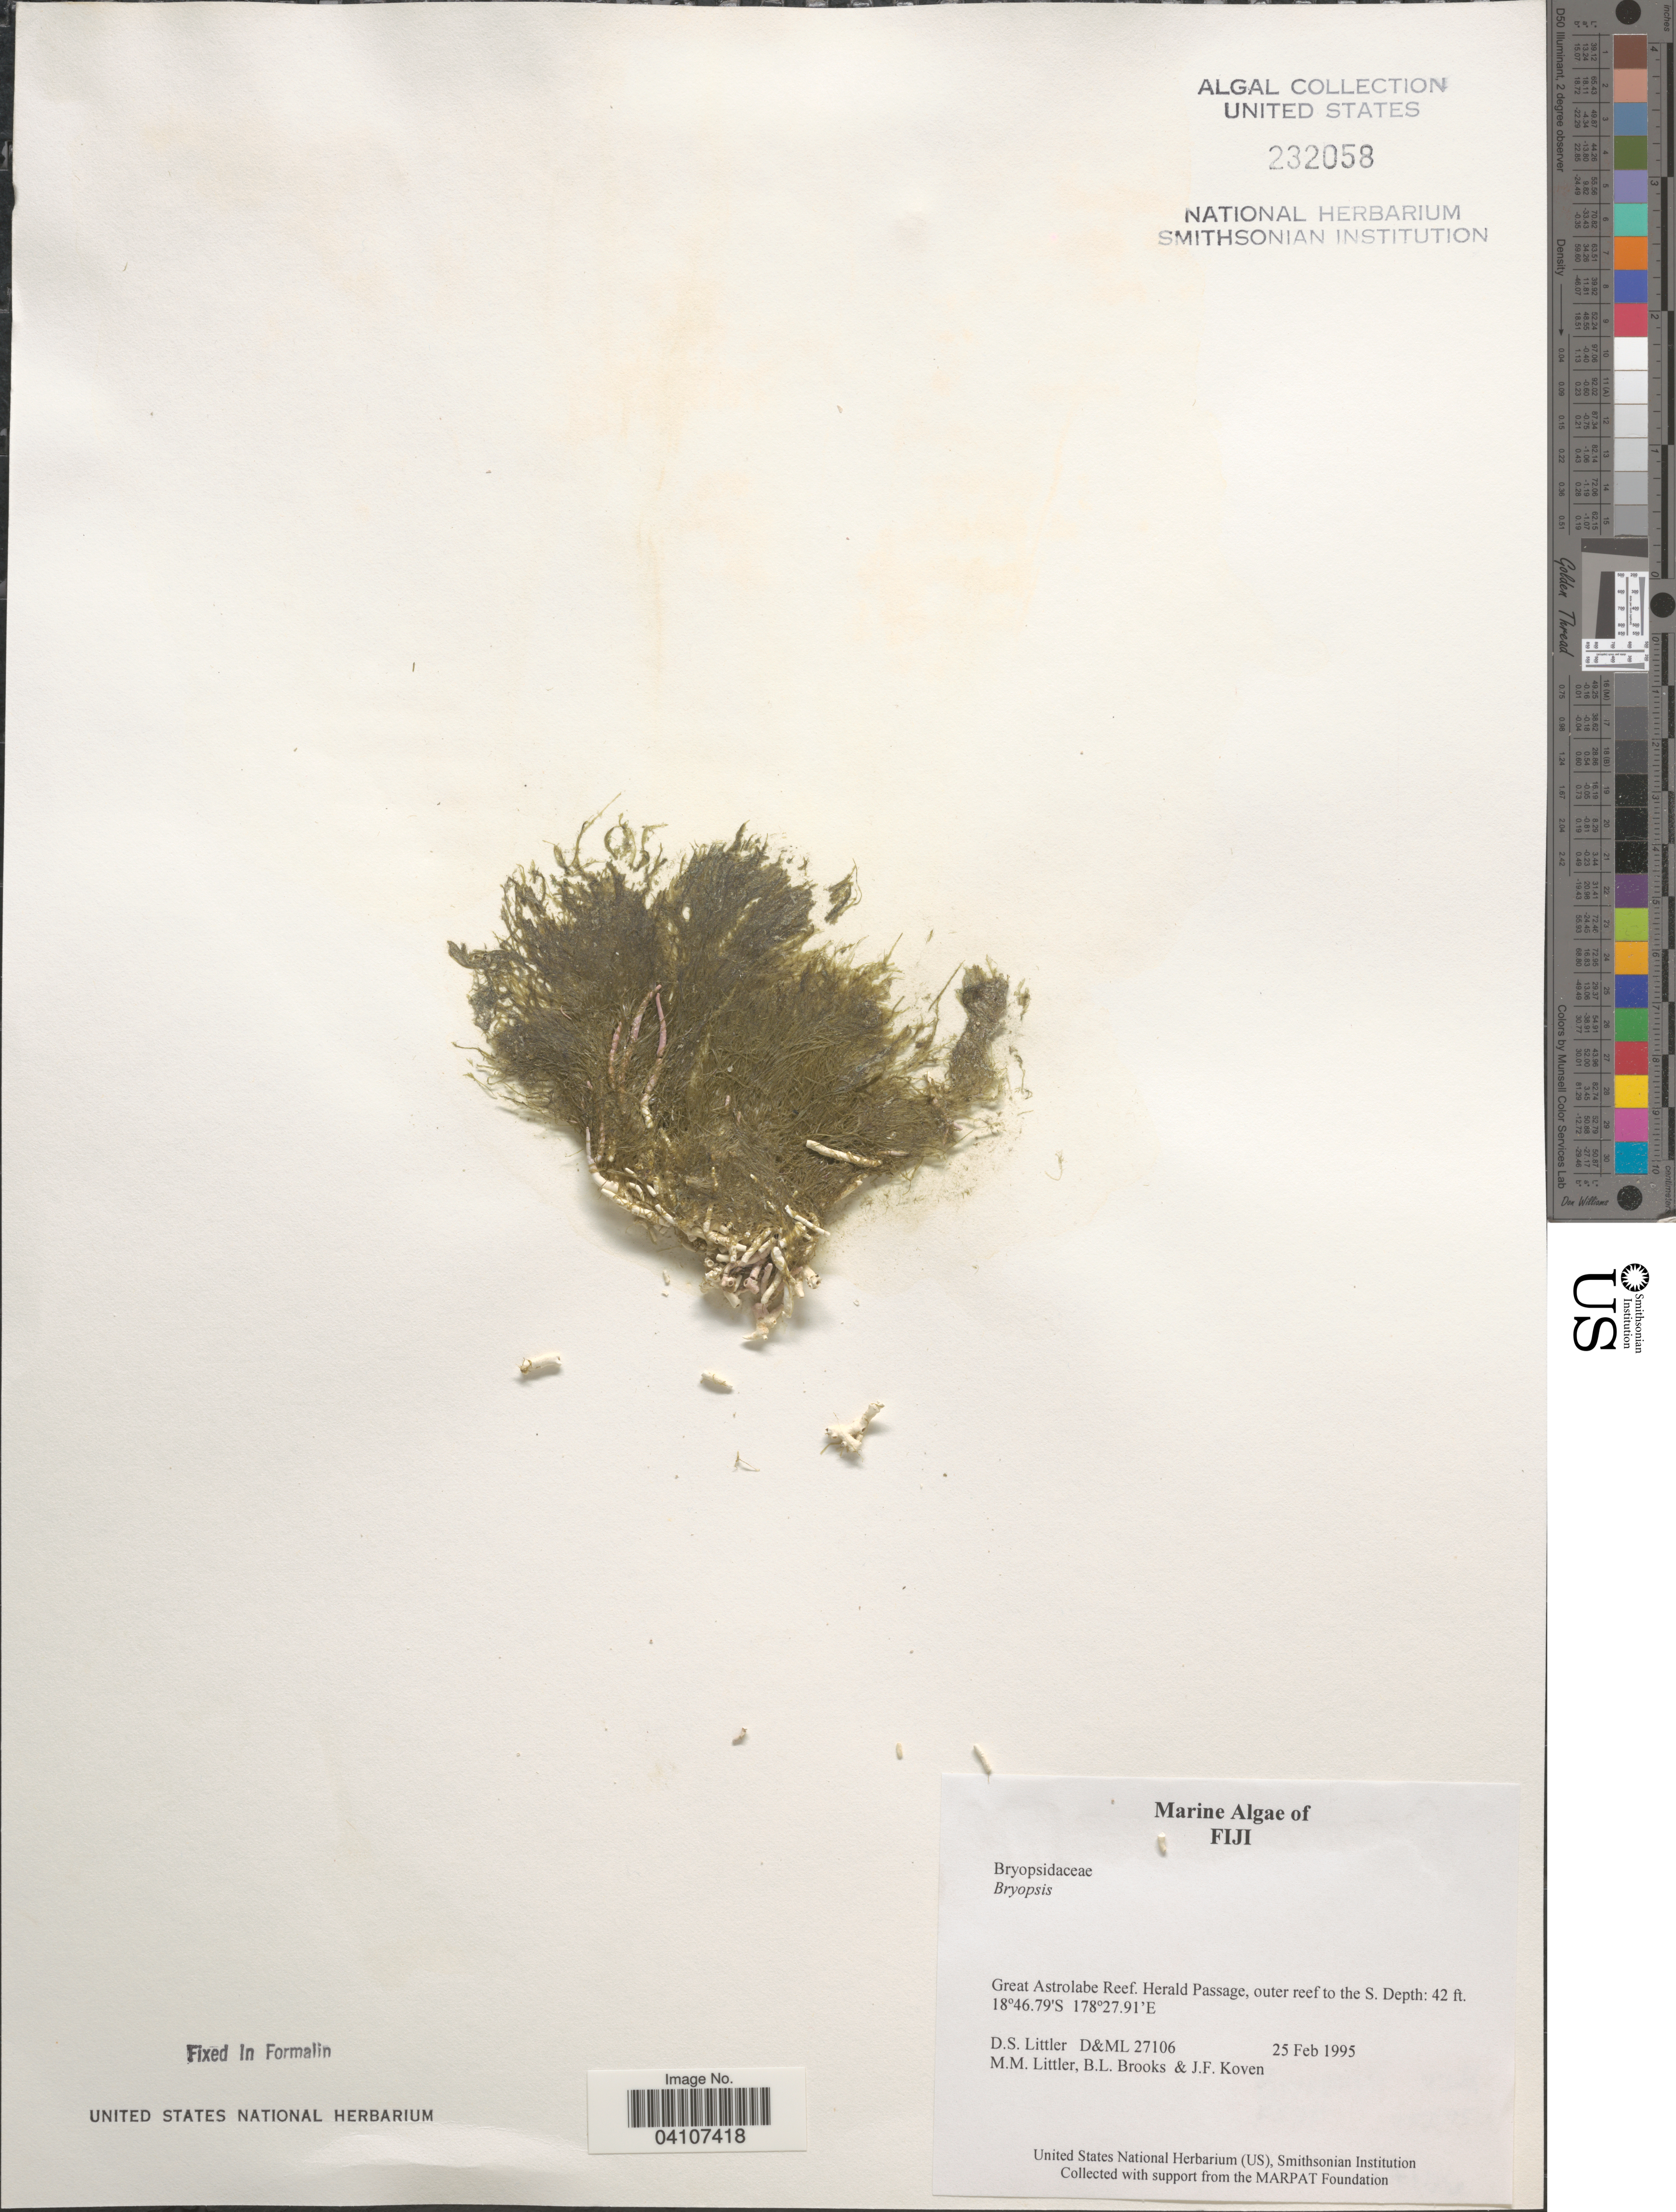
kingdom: Plantae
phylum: Chlorophyta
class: Ulvophyceae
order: Bryopsidales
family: Bryopsidaceae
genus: Bryopsis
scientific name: Bryopsis sp.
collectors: D. S. Littler, B. Brooks & J. Koven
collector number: D&ML 27106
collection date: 1995-02-25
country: Fiji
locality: Great Astrolabe Reef. Herald Passage, outer reef to the S.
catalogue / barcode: US 232058